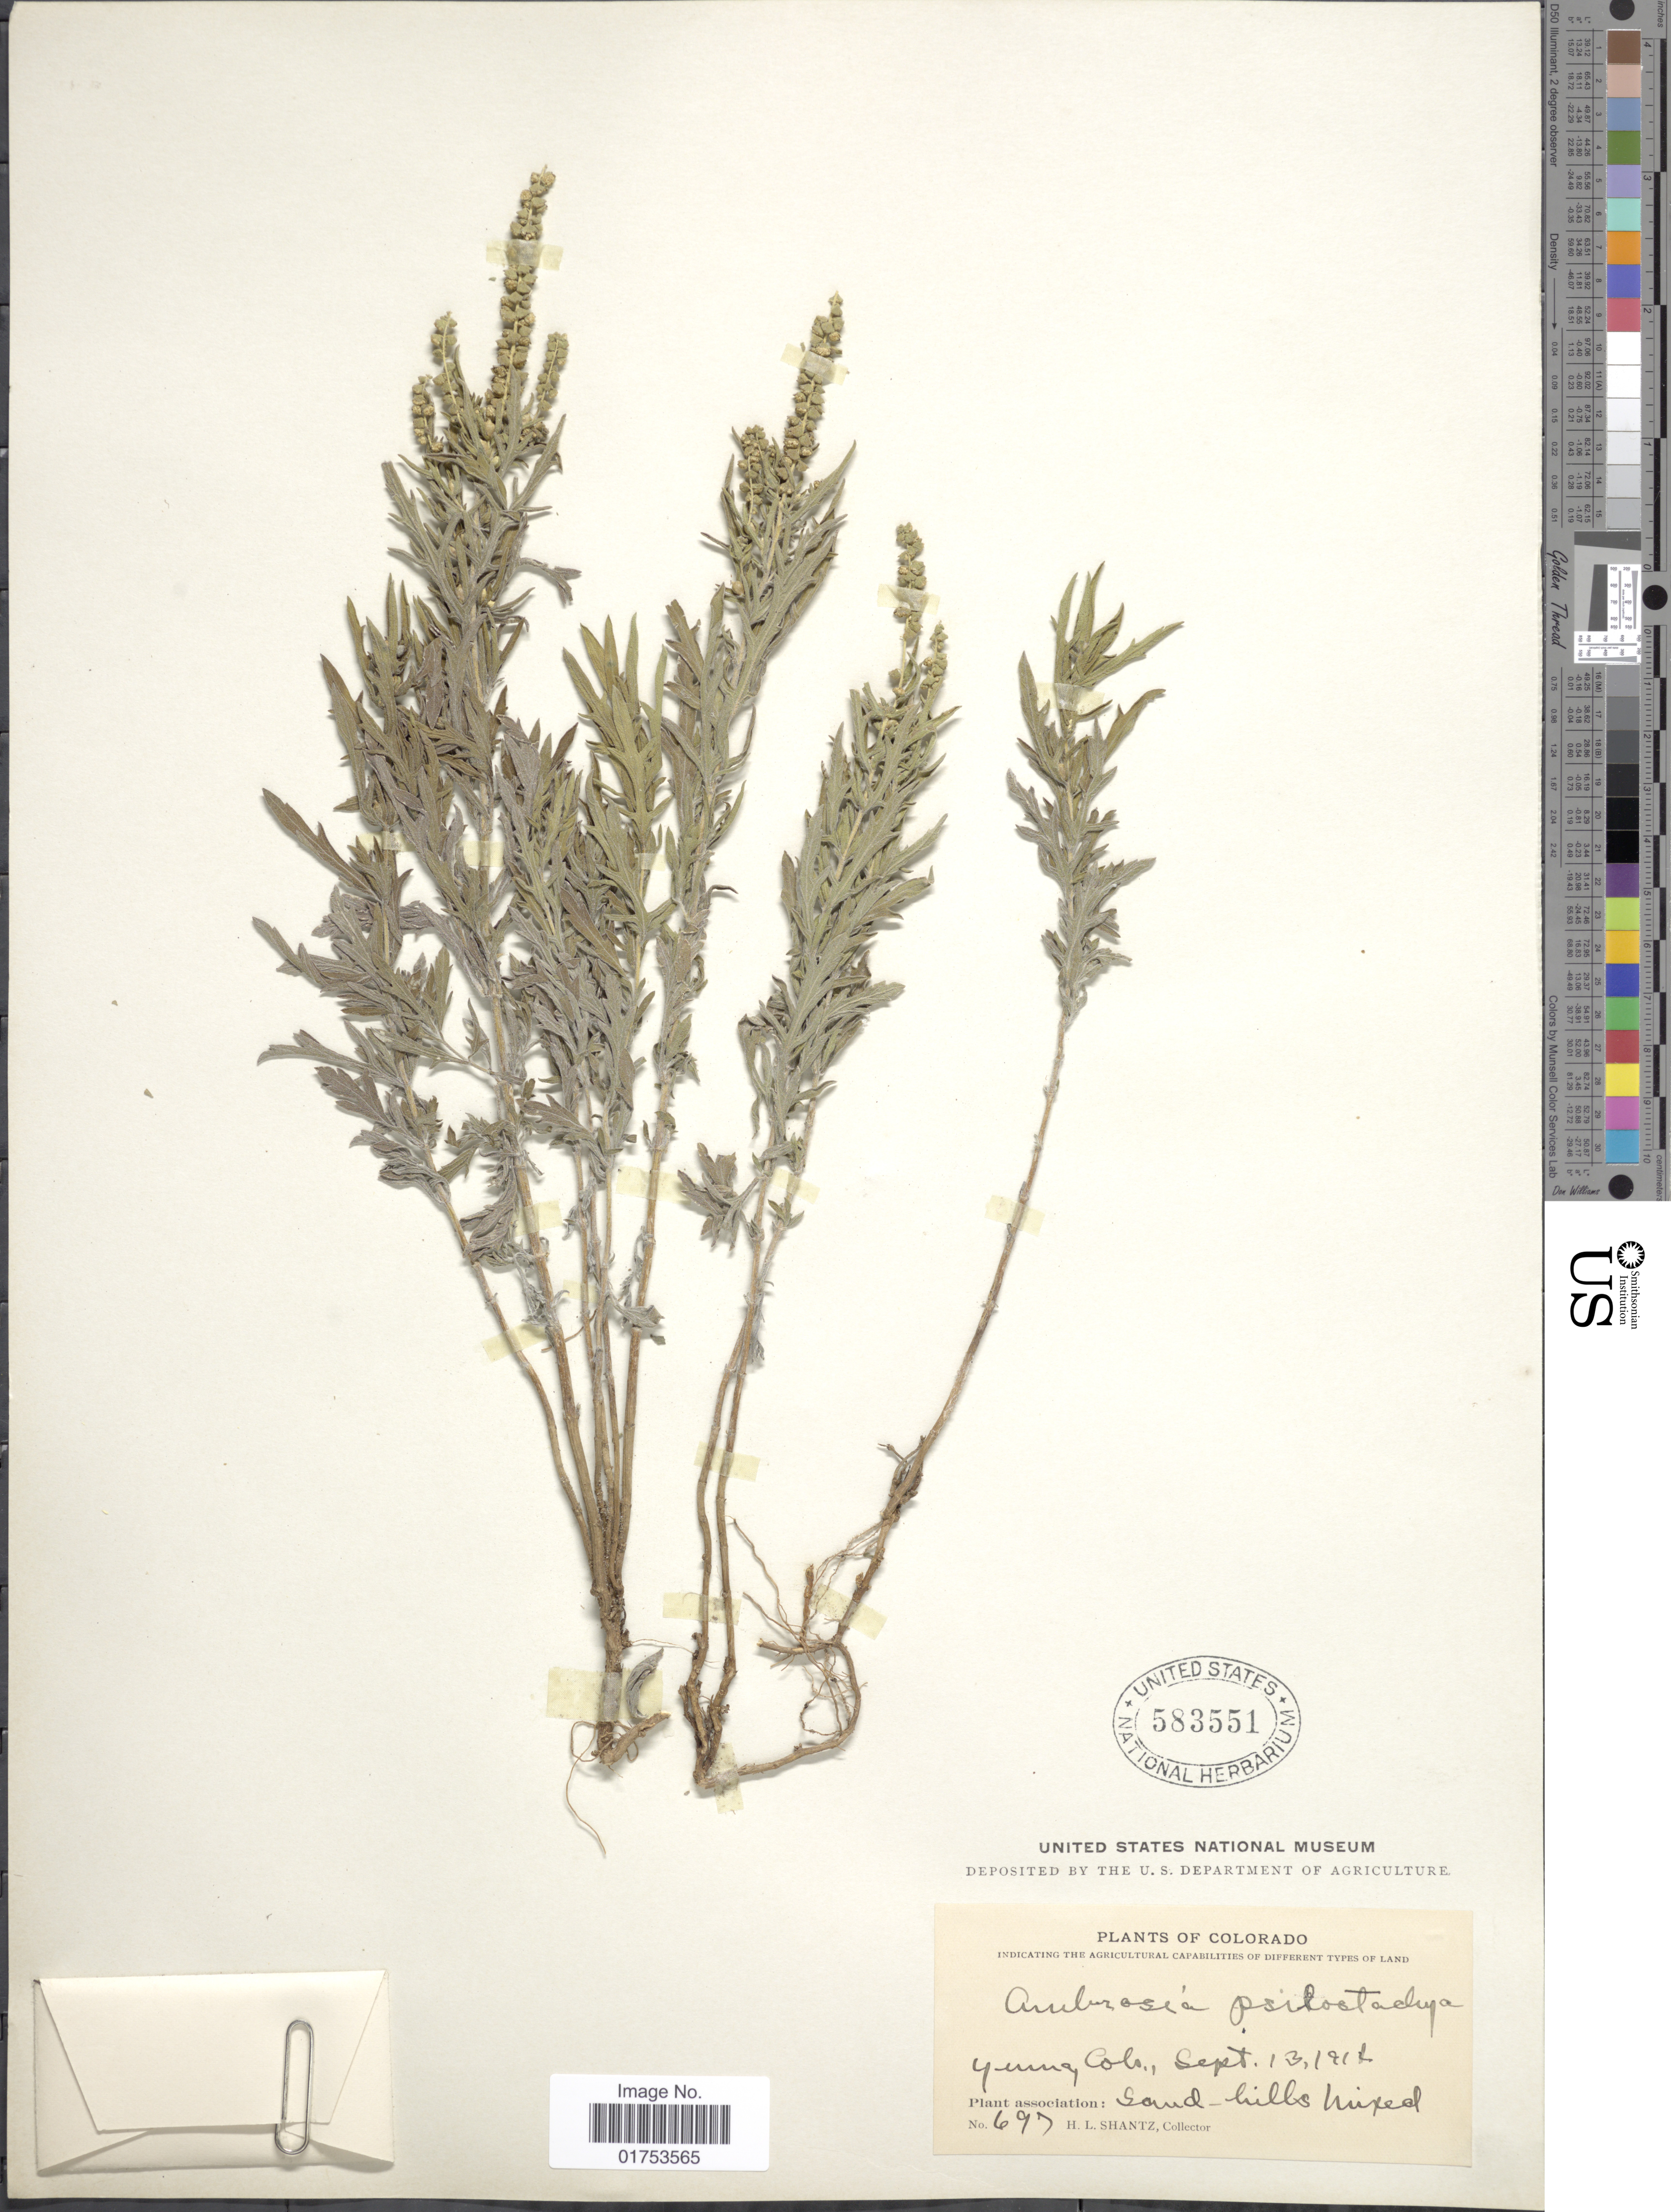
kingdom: Plantae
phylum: Tracheophyta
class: Magnoliopsida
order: Asterales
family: Asteraceae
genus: Ambrosia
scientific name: Ambrosia psilostachya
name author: DC.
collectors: H. Shantz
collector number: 697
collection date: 1911-09-13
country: United States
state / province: Colorado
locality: Yuma, Colo.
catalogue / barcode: US 583551